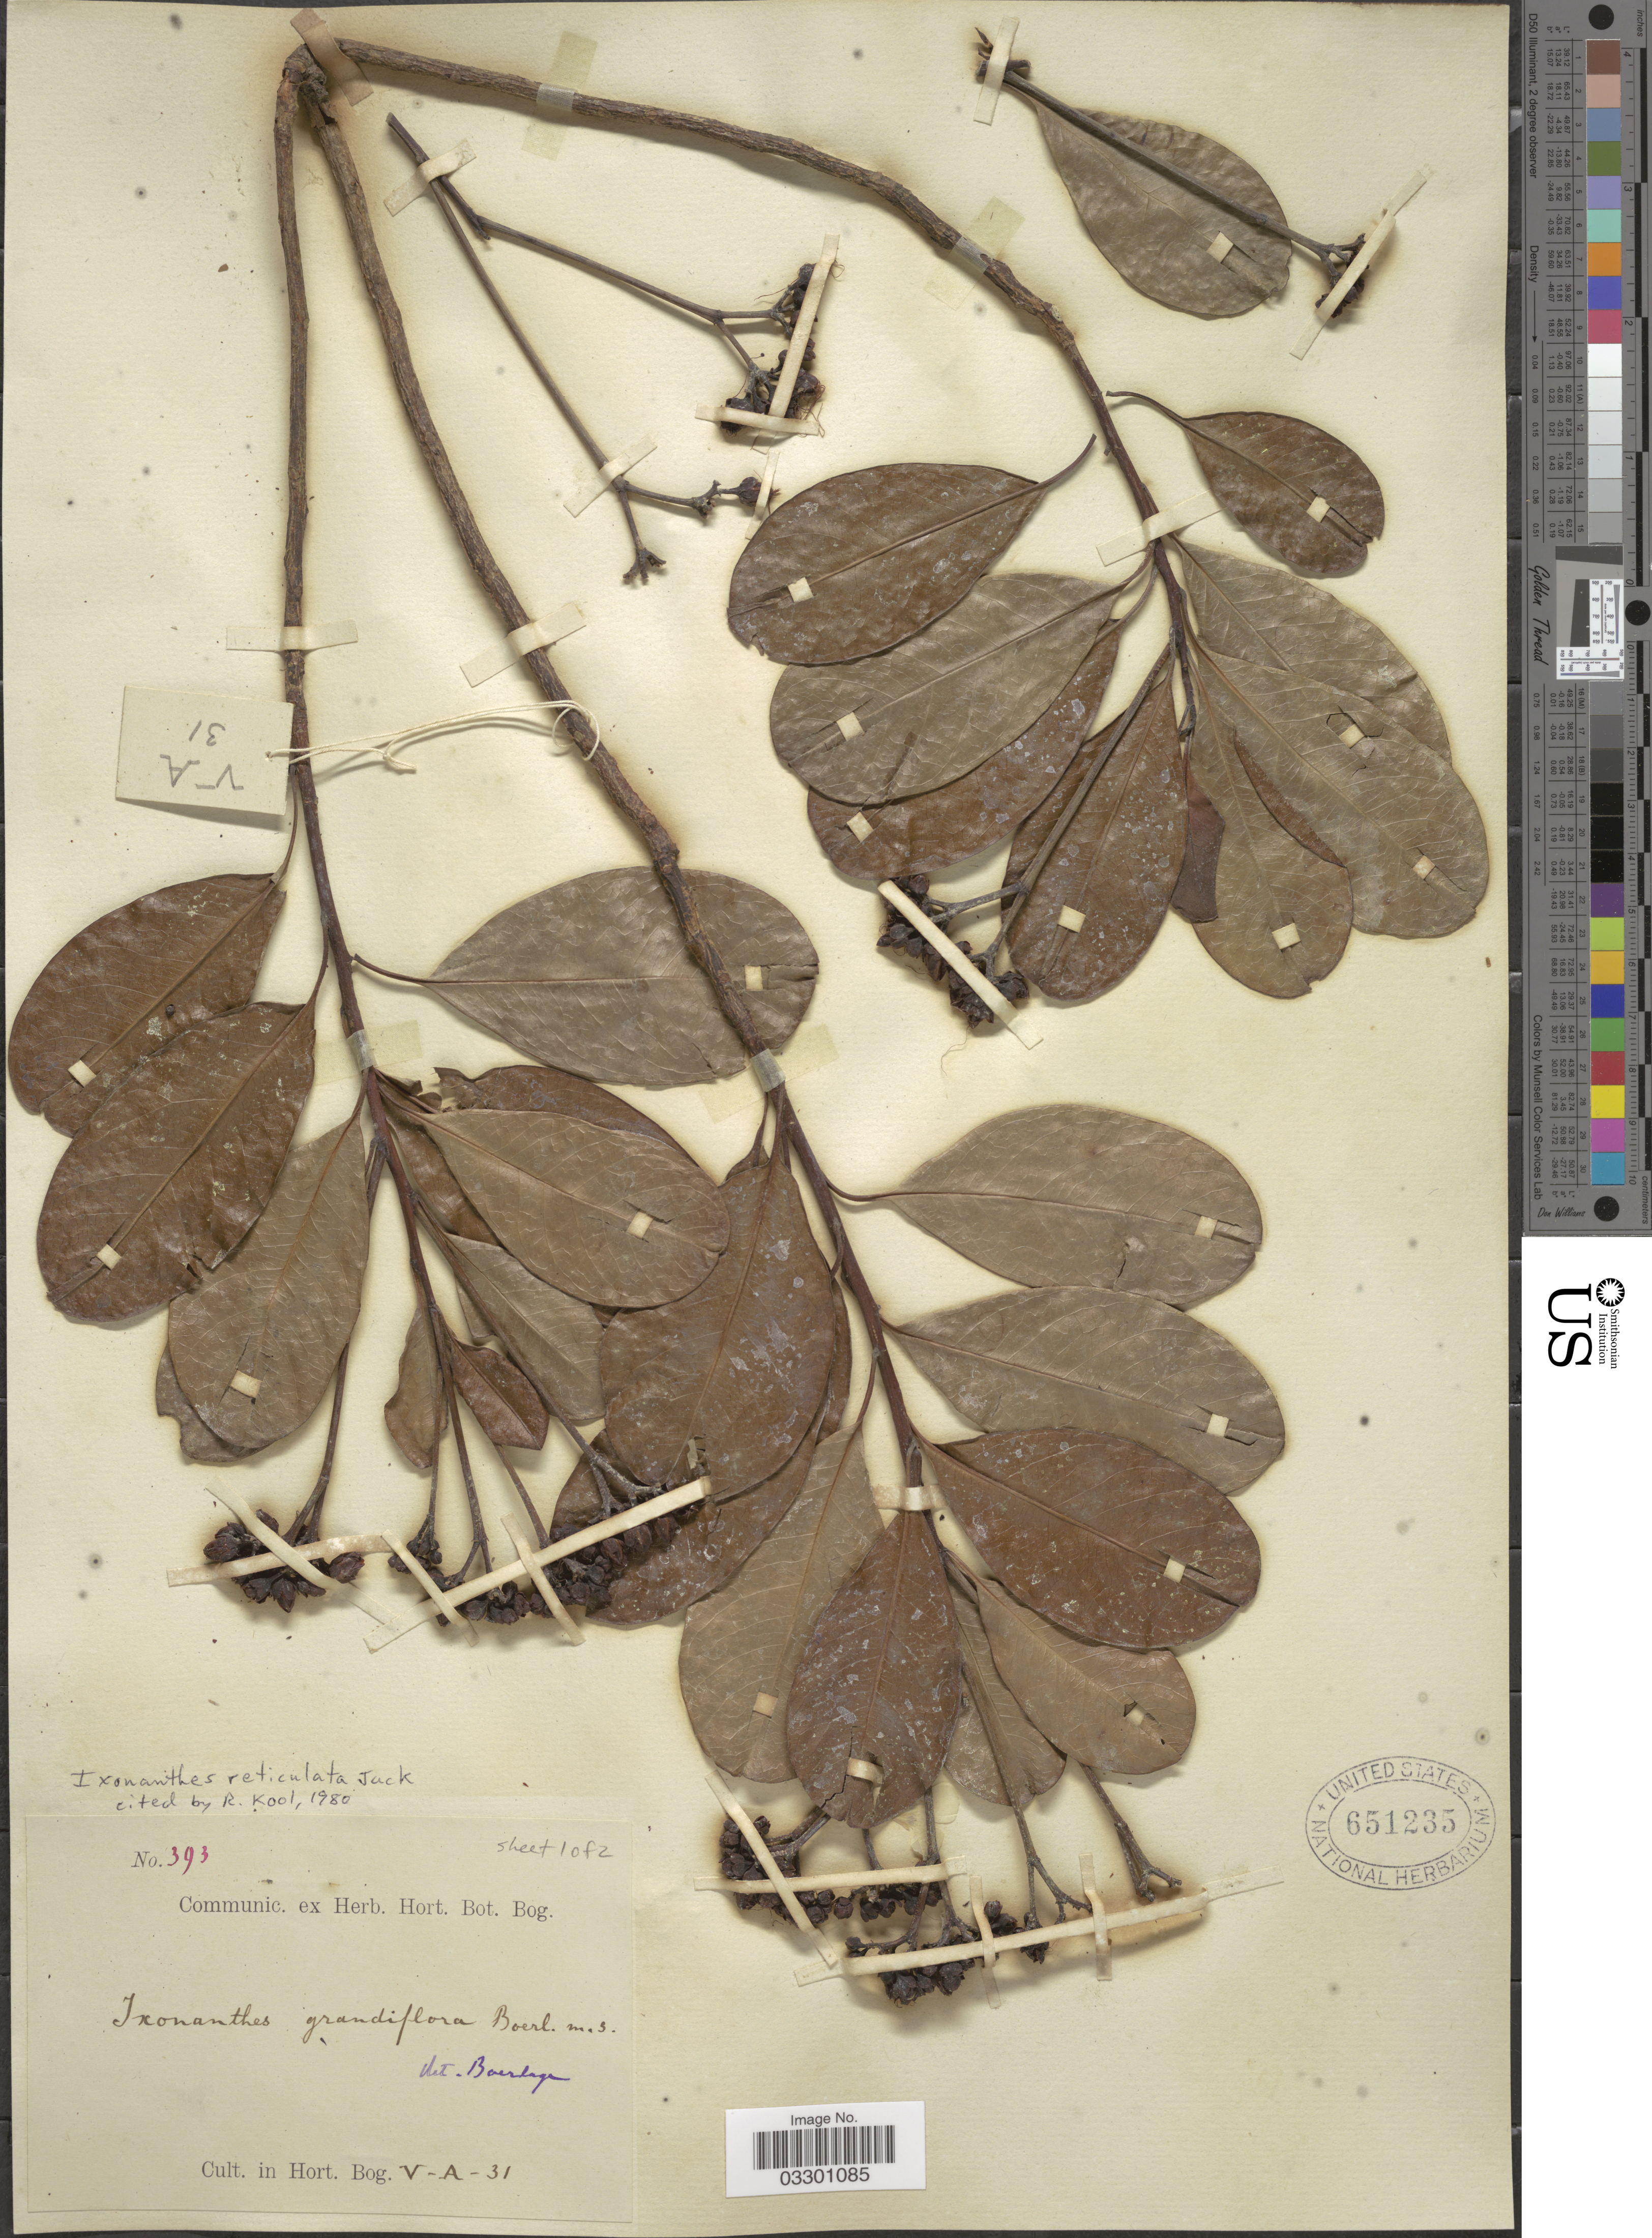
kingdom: Plantae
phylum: Tracheophyta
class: Magnoliopsida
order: Malpighiales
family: Ixonanthaceae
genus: Ixonanthes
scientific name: Ixonanthes reticulata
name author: Jack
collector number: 393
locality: Cult. in Hort. Bog. V-A-31.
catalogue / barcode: US 651235